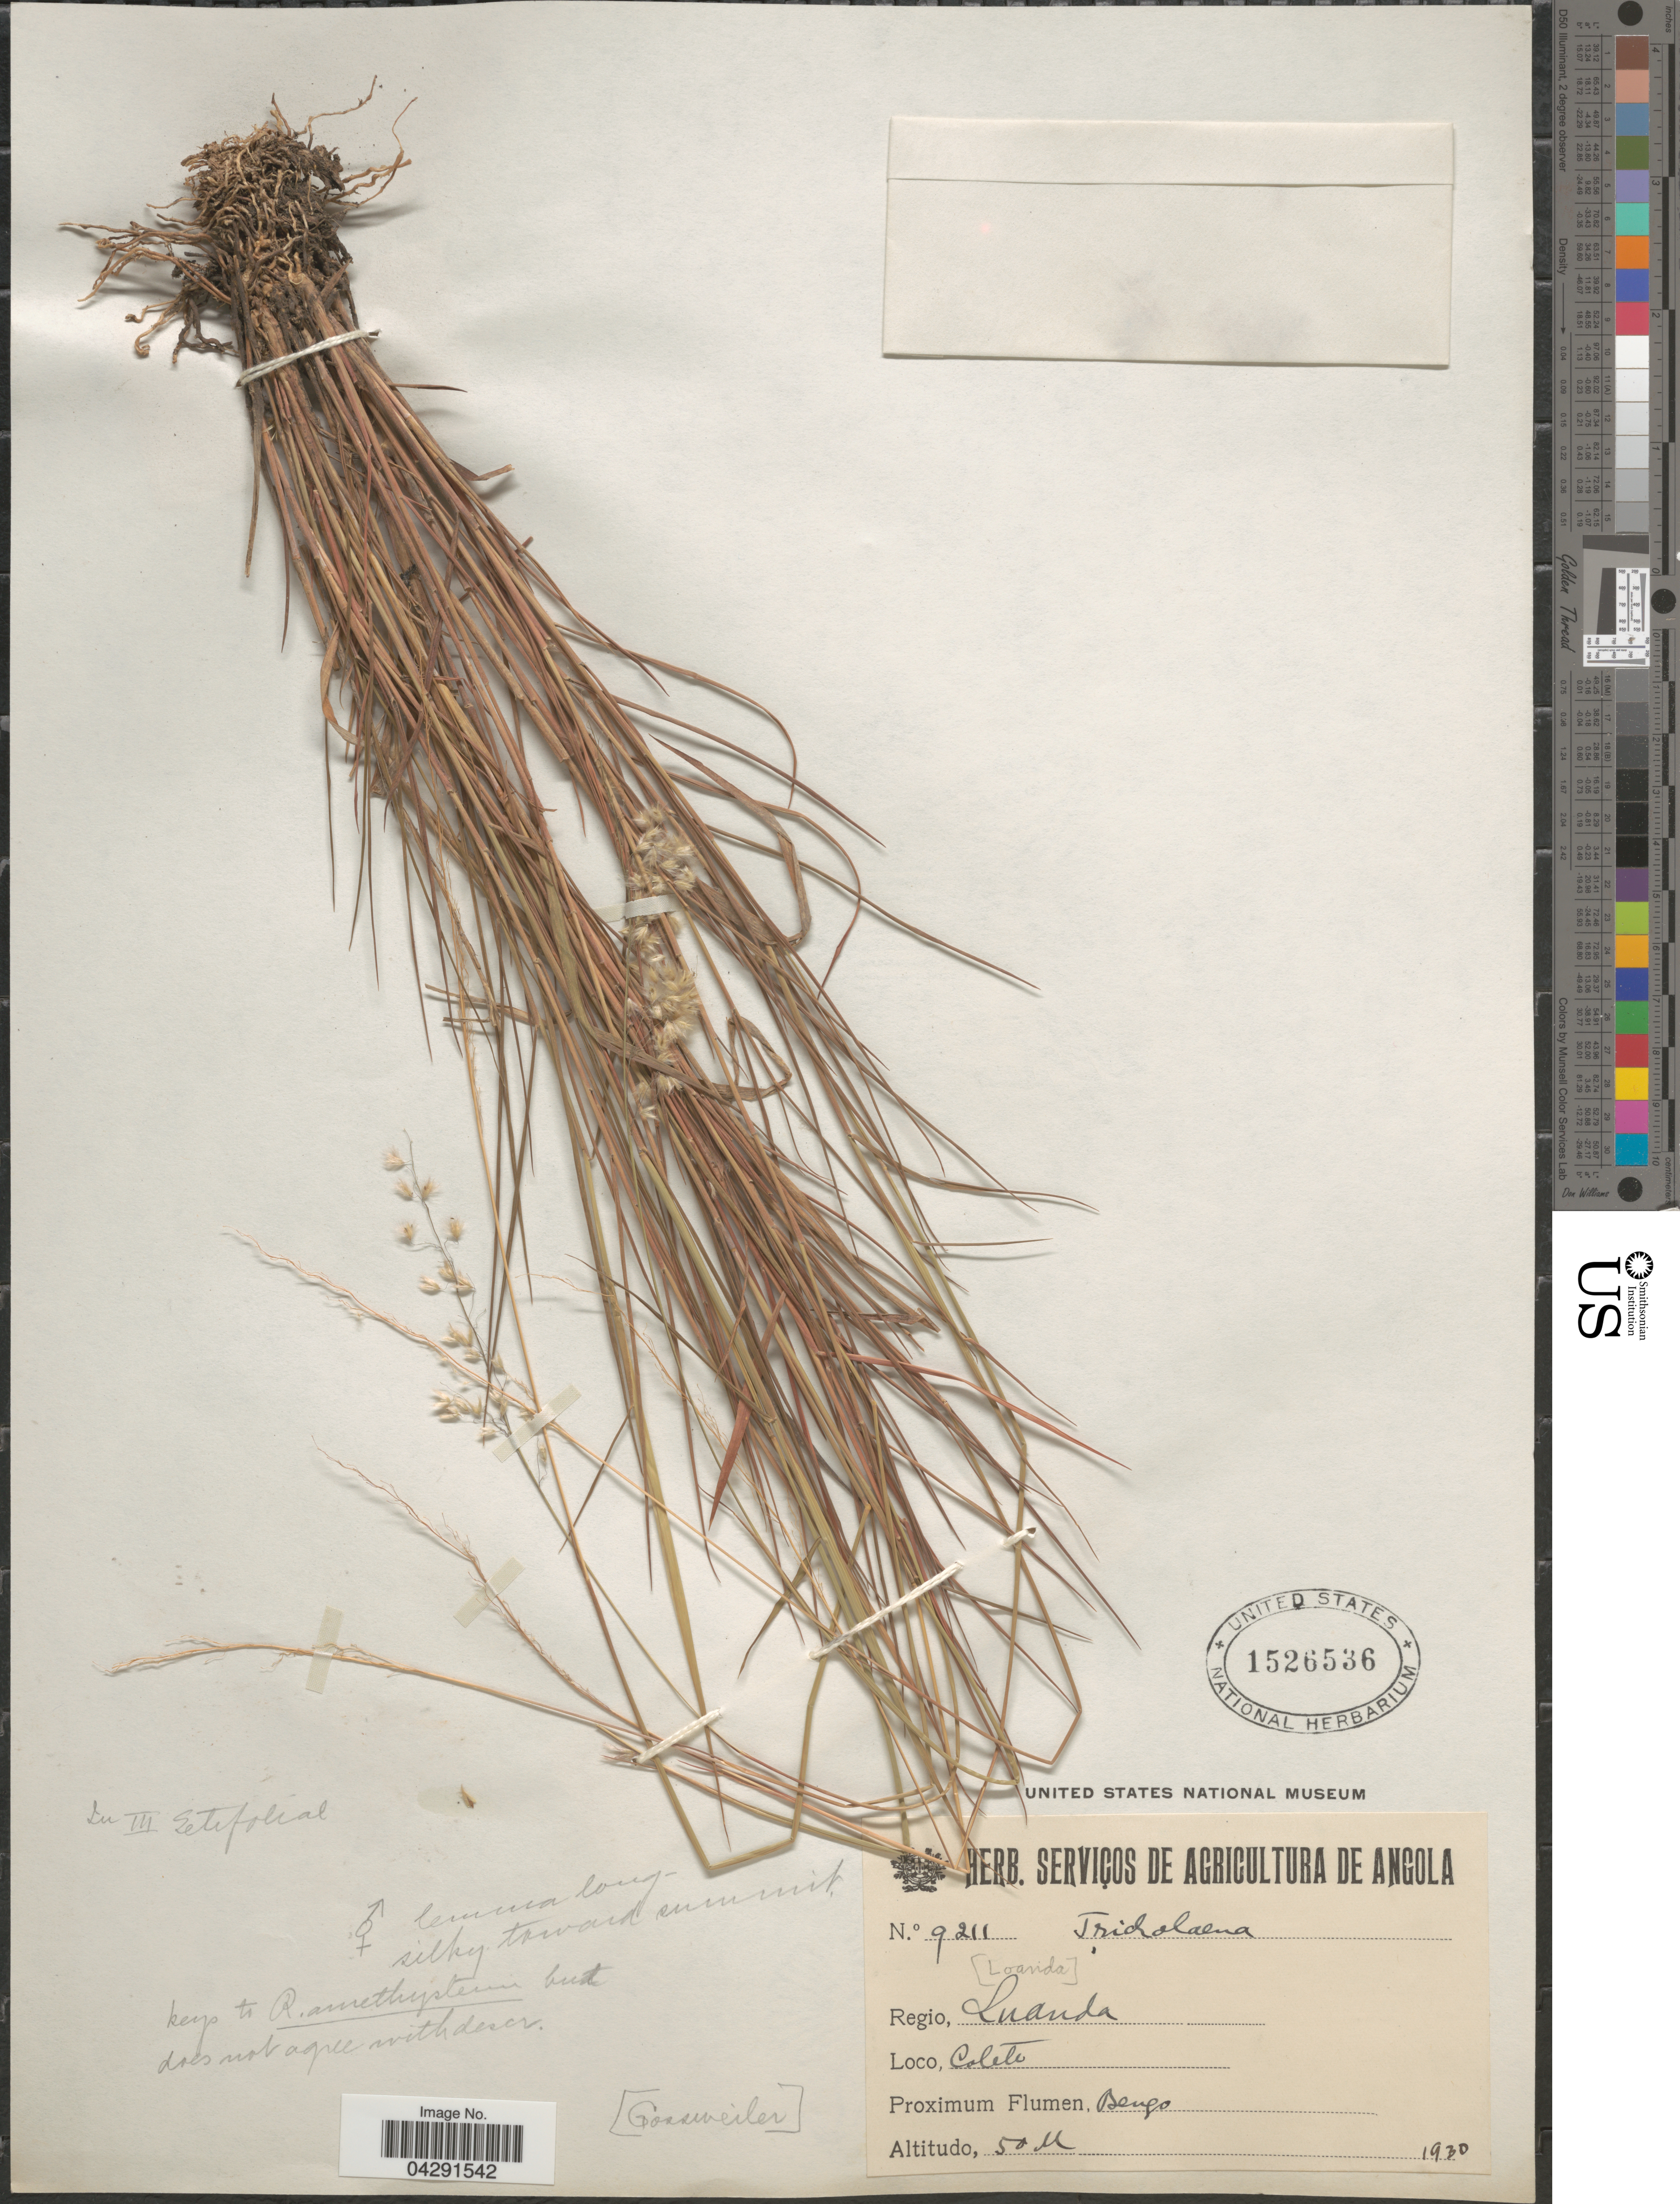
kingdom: Plantae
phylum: Tracheophyta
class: Liliopsida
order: Poales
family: Poaceae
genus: Melinis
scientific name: Melinis sp.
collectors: -. Gossweiler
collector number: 9211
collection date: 1930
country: Angola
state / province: Luanda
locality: Regio, Coleto. Proximum Flumen, Bengo.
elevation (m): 50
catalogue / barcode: US 1526536